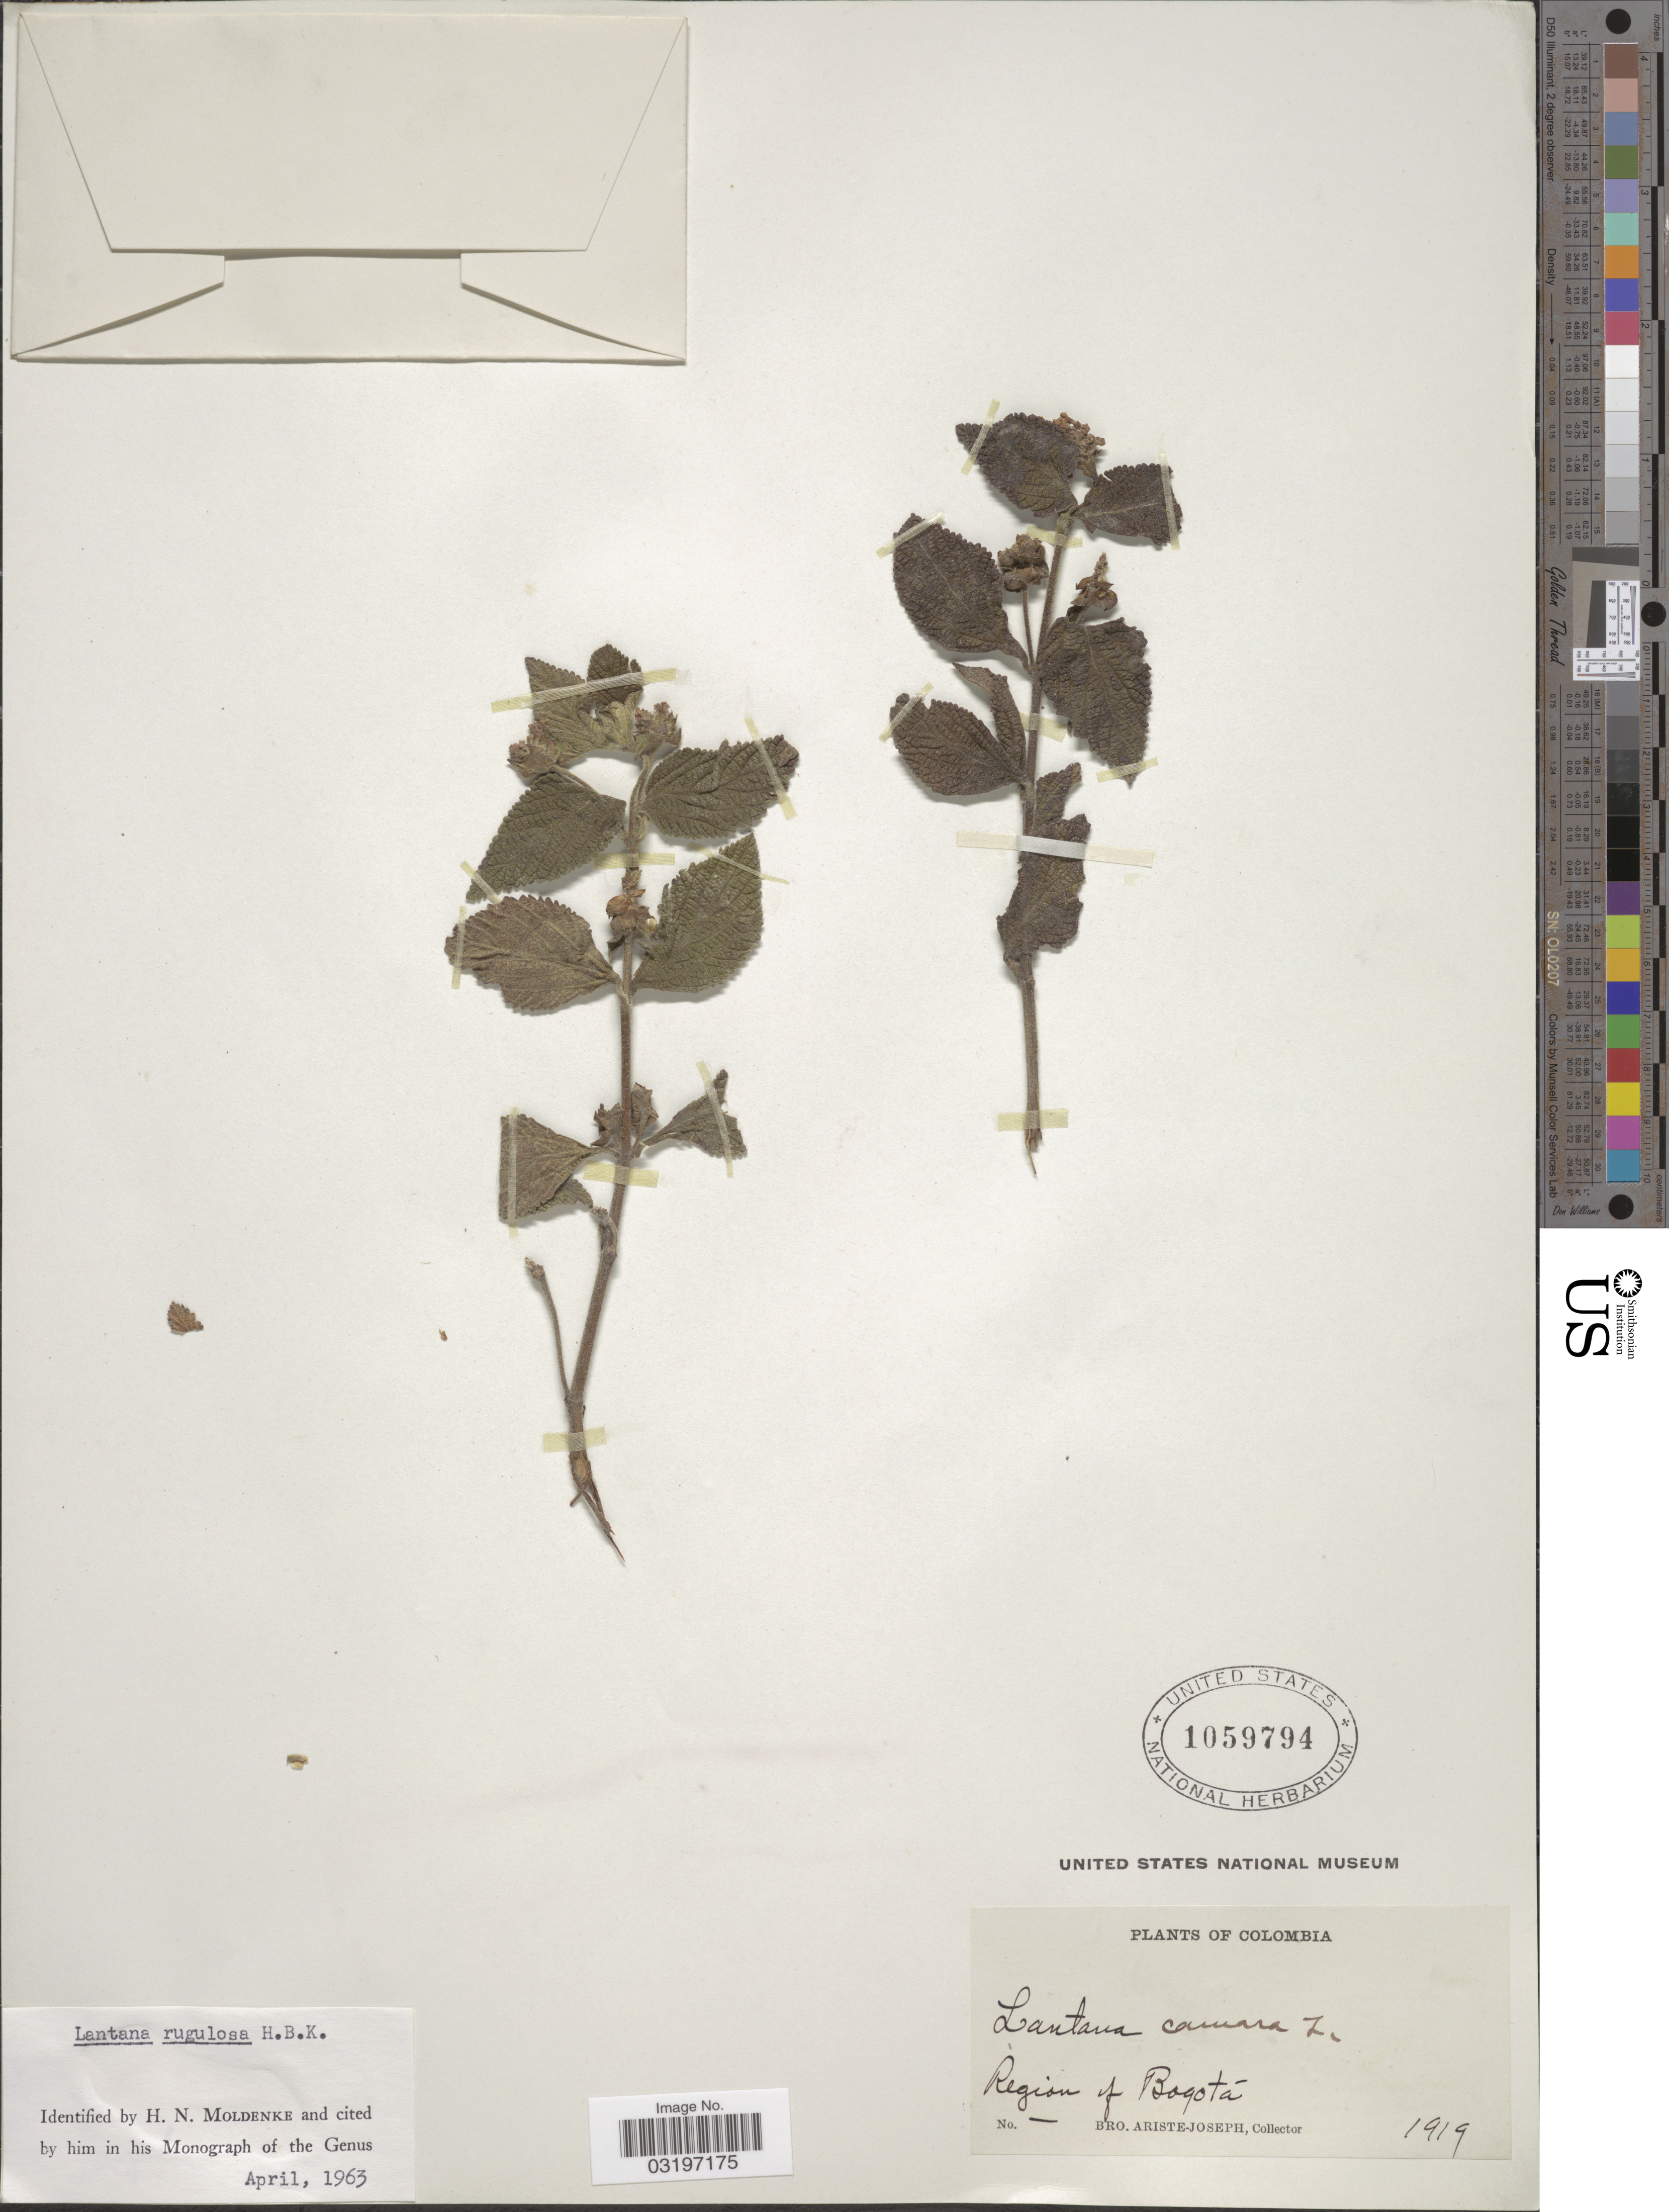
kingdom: Plantae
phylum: Tracheophyta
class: Magnoliopsida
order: Lamiales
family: Verbenaceae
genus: Lantana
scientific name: Lantana rugulosa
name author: Kunth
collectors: Bro. Ariste-Joseph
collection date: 1919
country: Colombia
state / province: Bogota D.C.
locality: Bogota.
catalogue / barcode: US 1059794